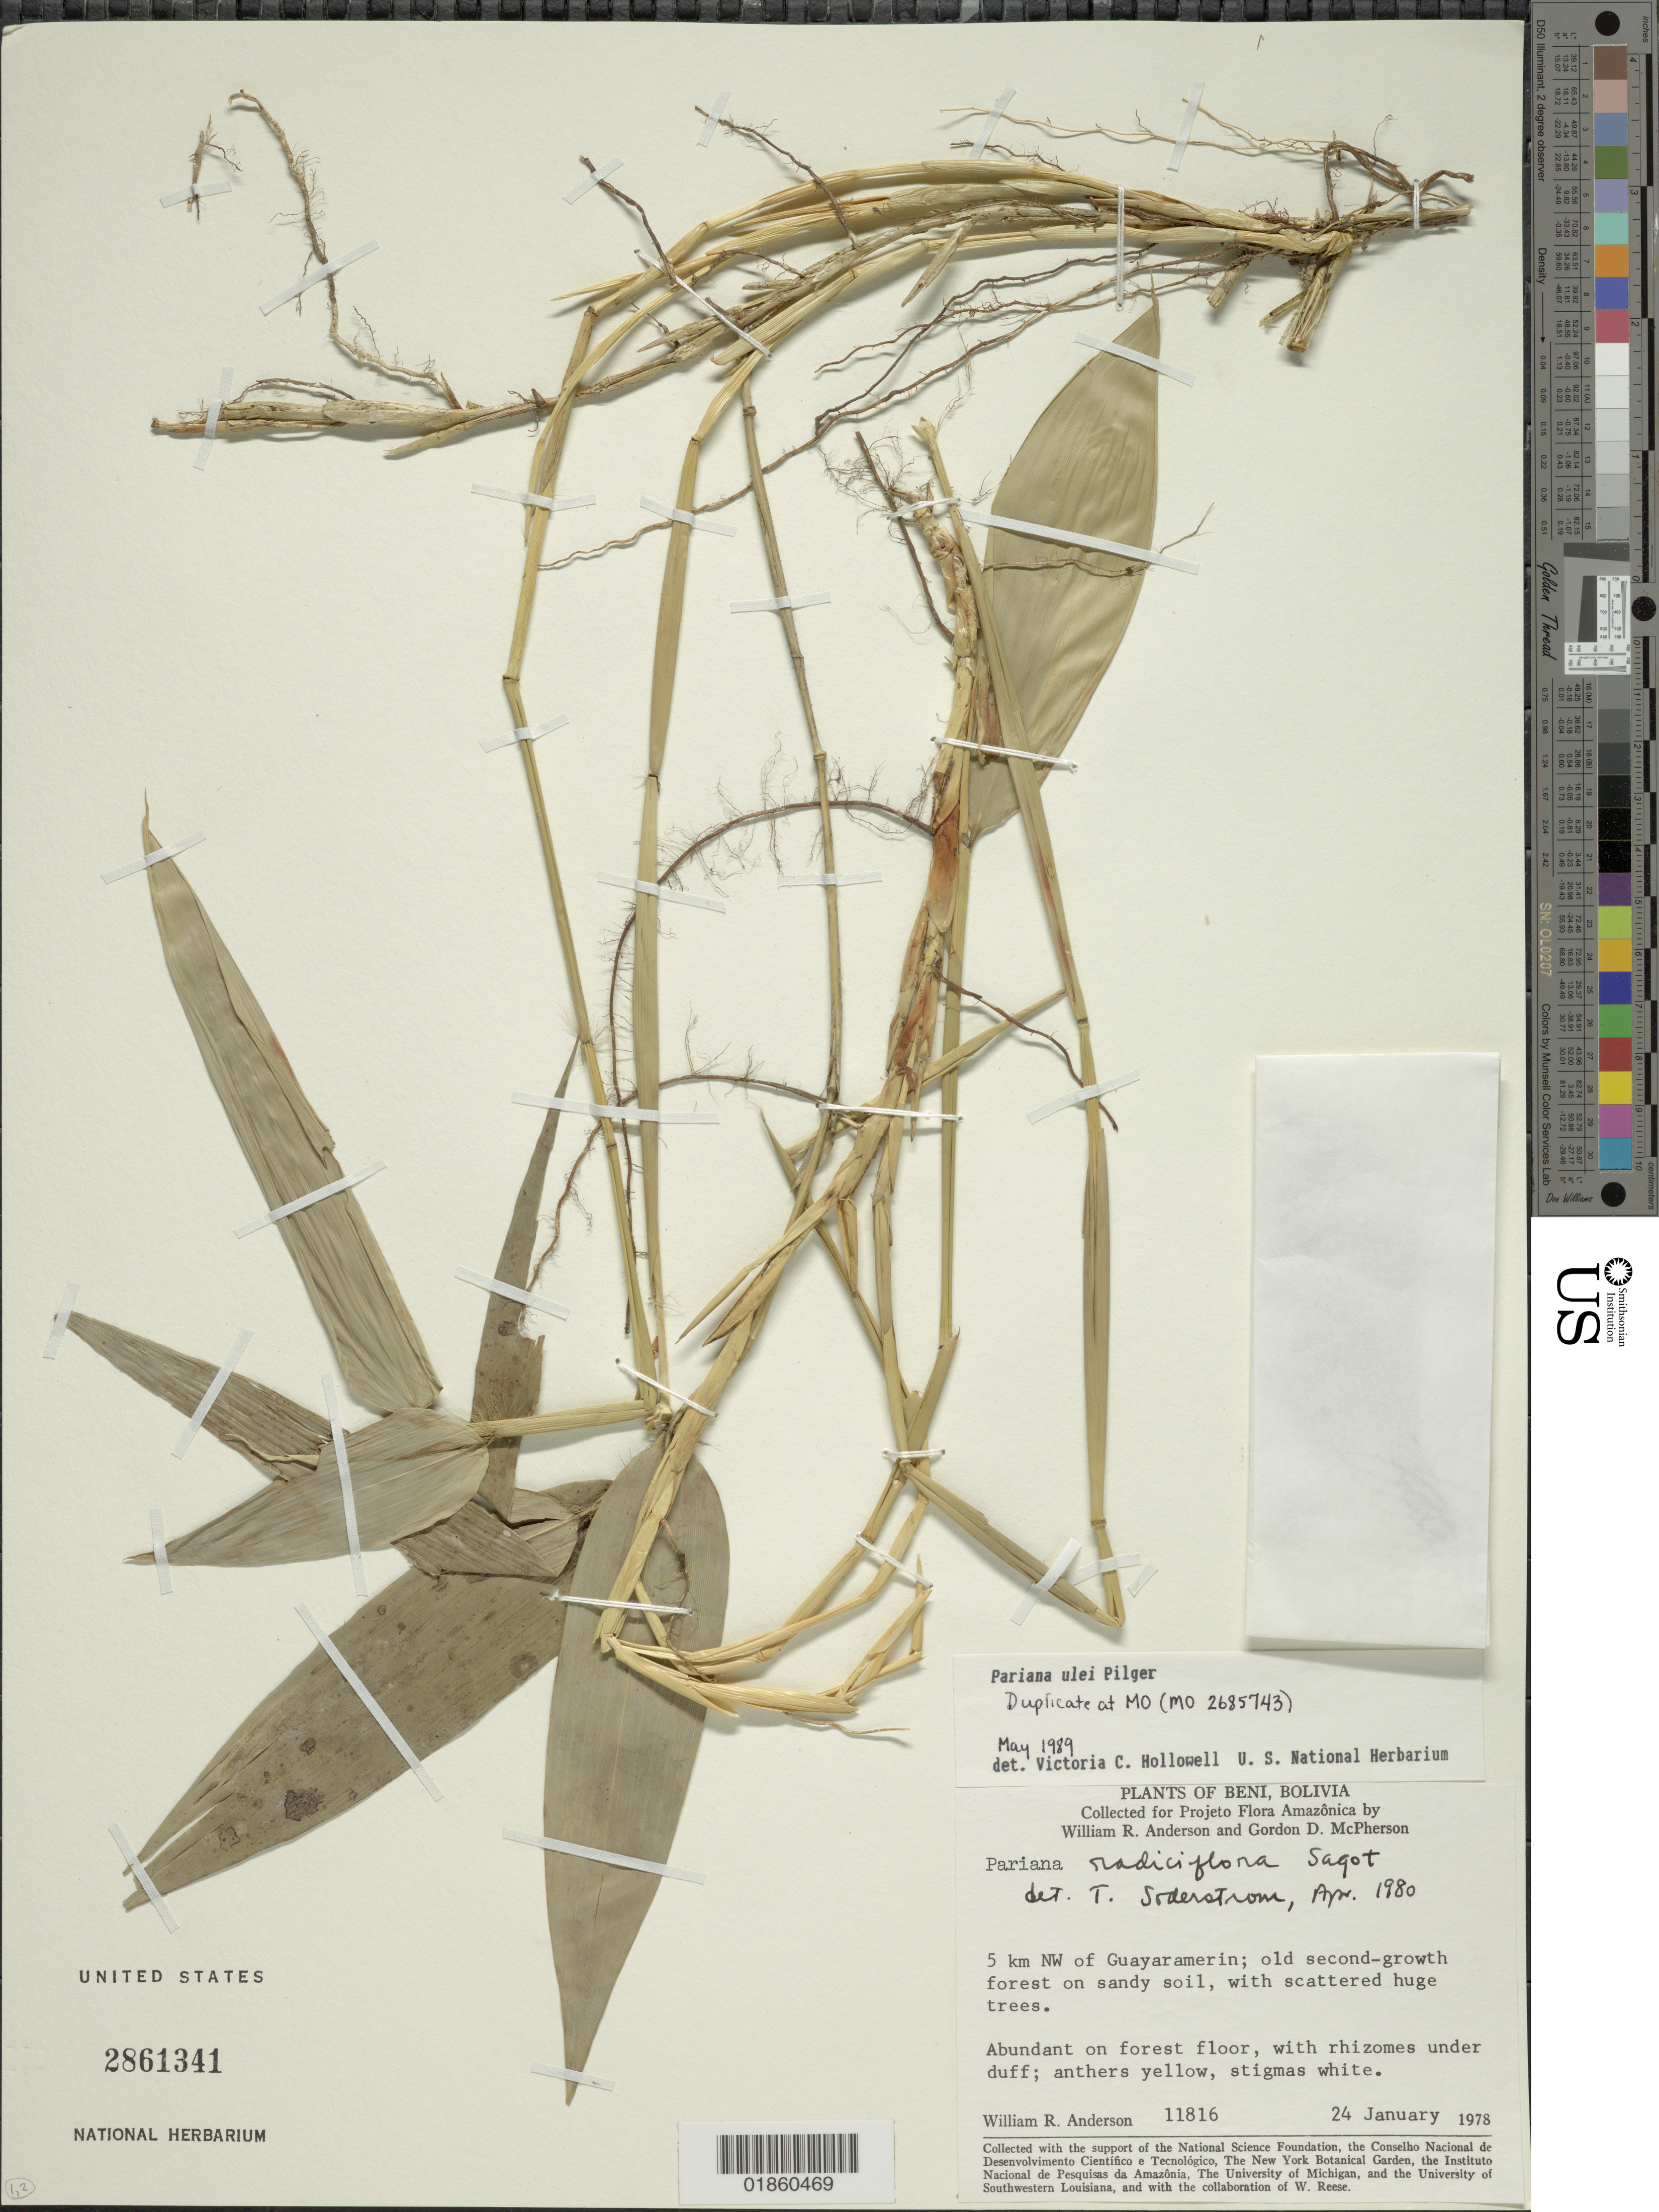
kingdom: Plantae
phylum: Tracheophyta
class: Liliopsida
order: Poales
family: Poaceae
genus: Pariana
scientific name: Pariana ulei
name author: Pilg.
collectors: W. R. Anderson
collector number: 11816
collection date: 1978-01-24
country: Bolivia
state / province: Beni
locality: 5 km NW of Guayarmerin; old second-growth forest on sandy soil, with scattered huge trees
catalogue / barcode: US 2861341